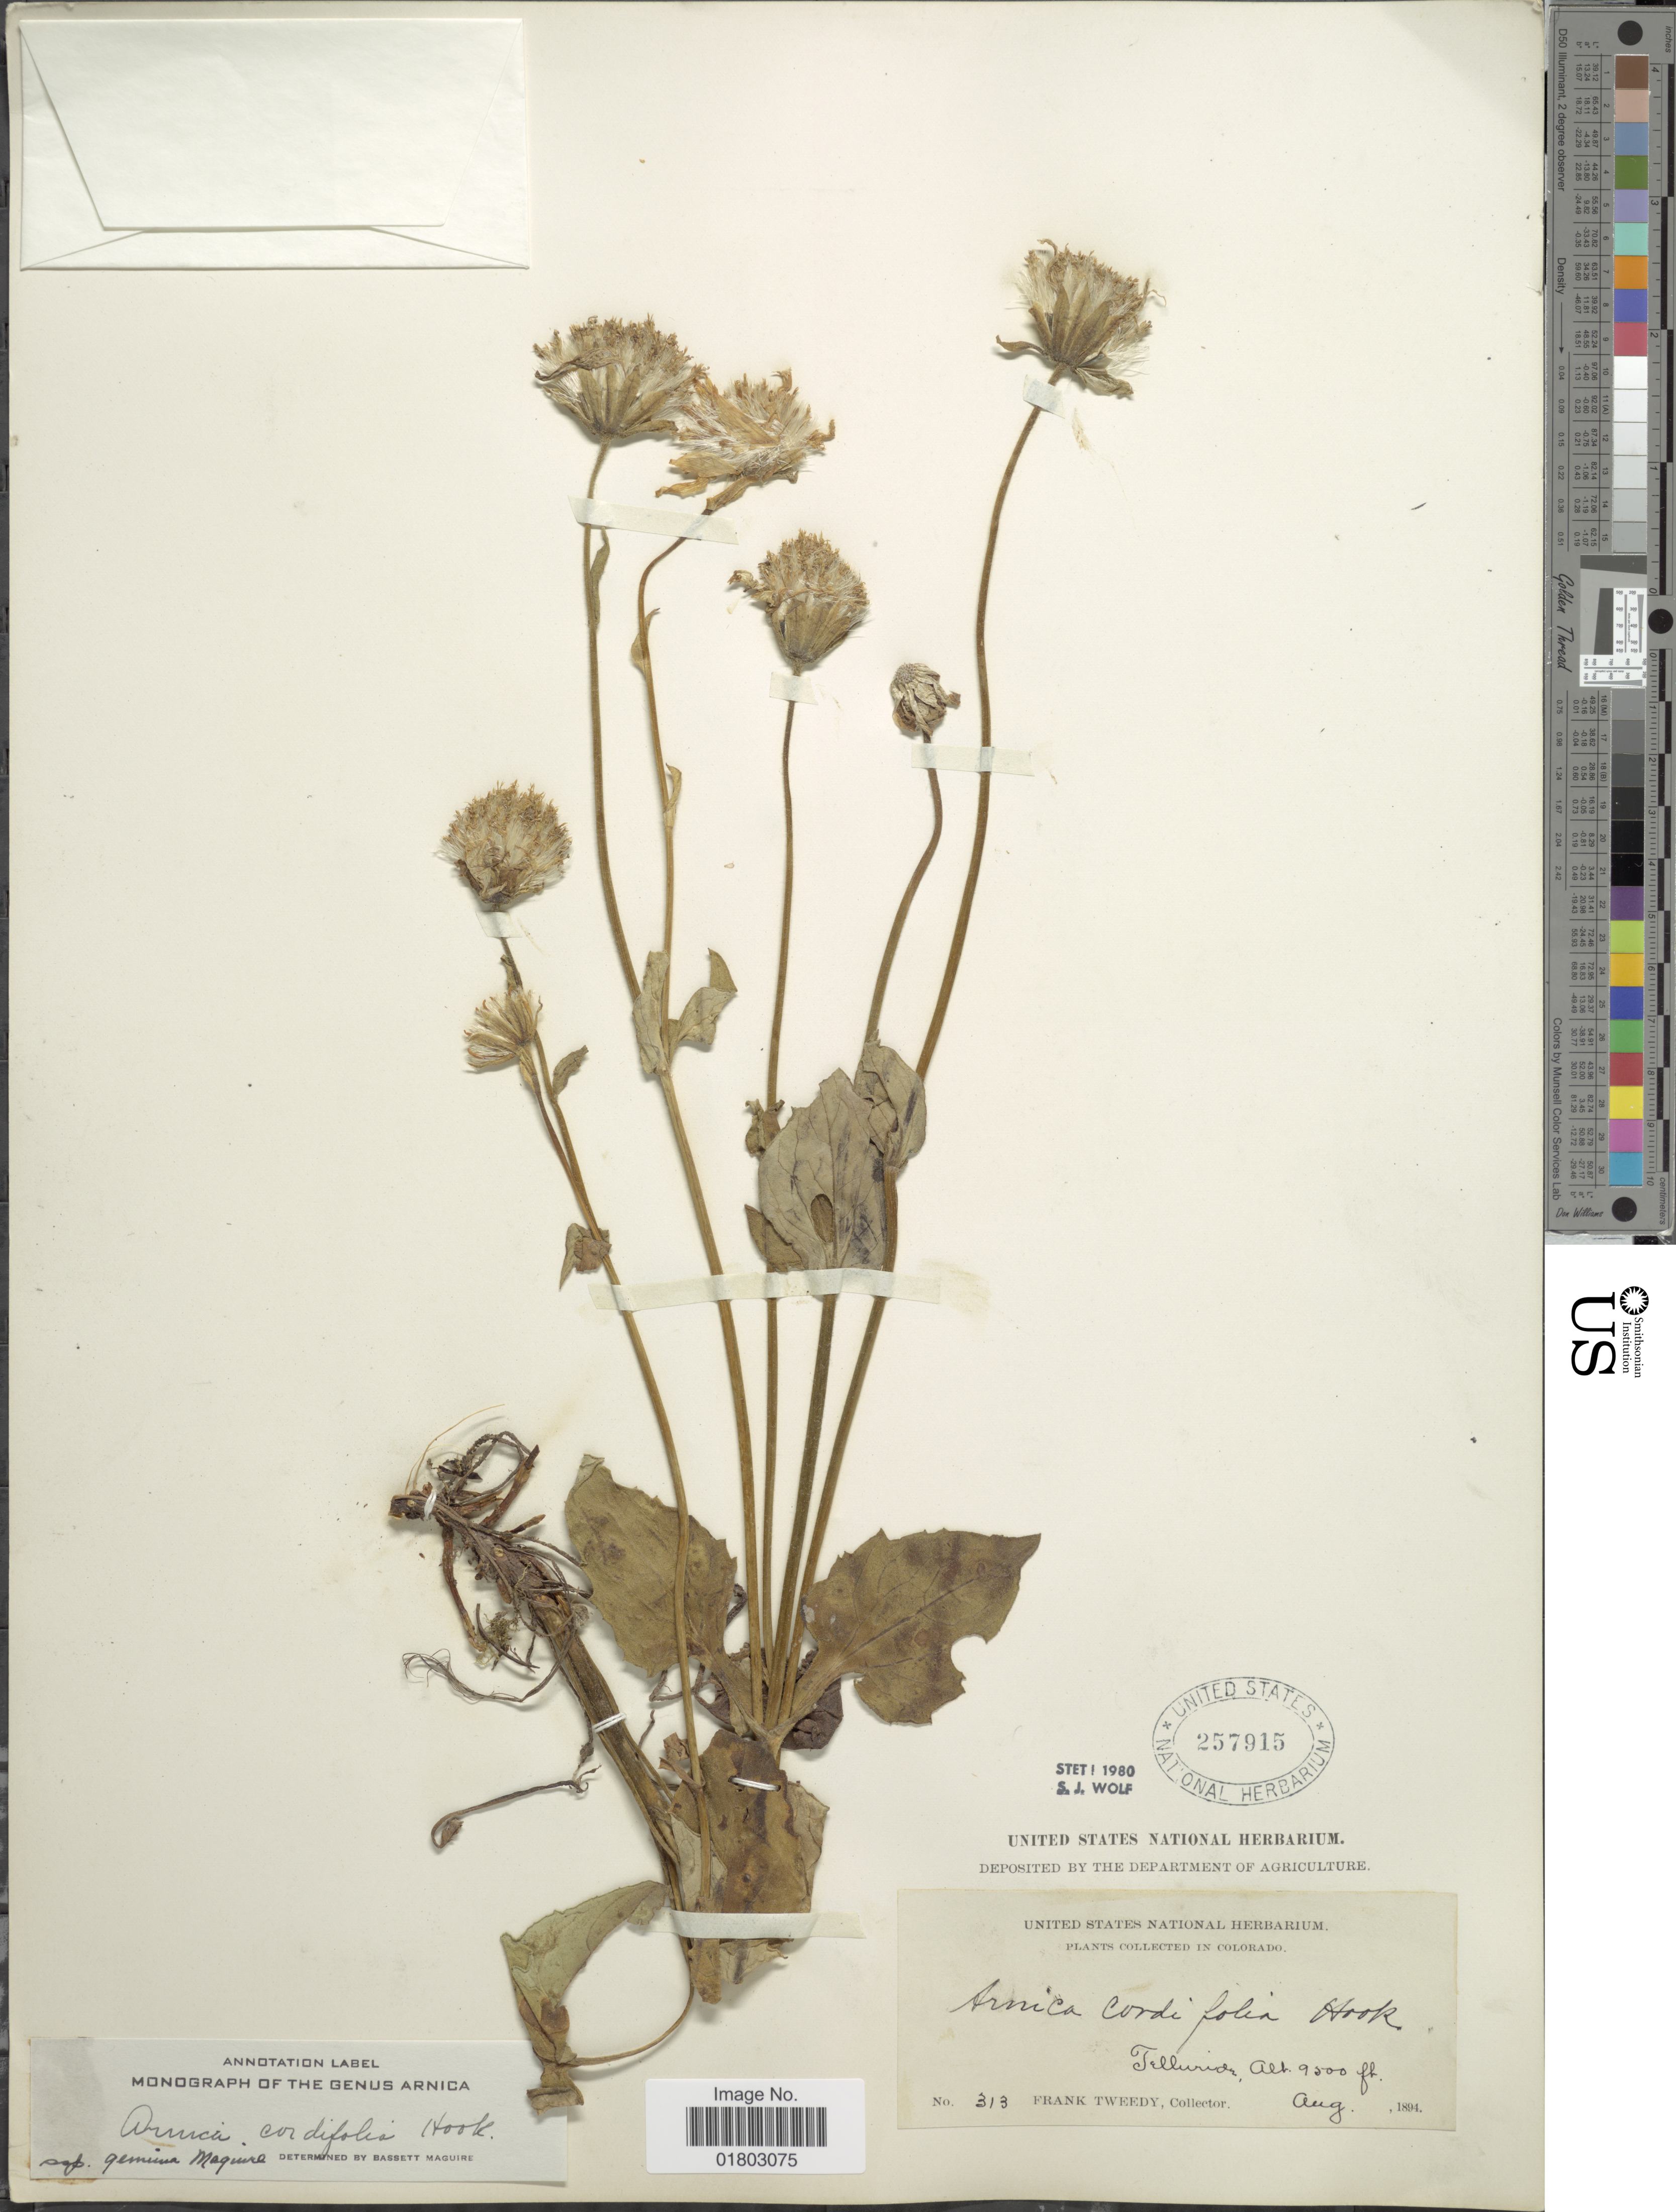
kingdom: Plantae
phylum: Tracheophyta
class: Magnoliopsida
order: Asterales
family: Asteraceae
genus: Arnica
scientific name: Arnica cordifolia subsp. genuina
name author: Maguire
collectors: F. Tweedy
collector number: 313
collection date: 1894-08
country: United States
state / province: Colorado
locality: Telluride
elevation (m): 2896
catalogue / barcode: US 257915